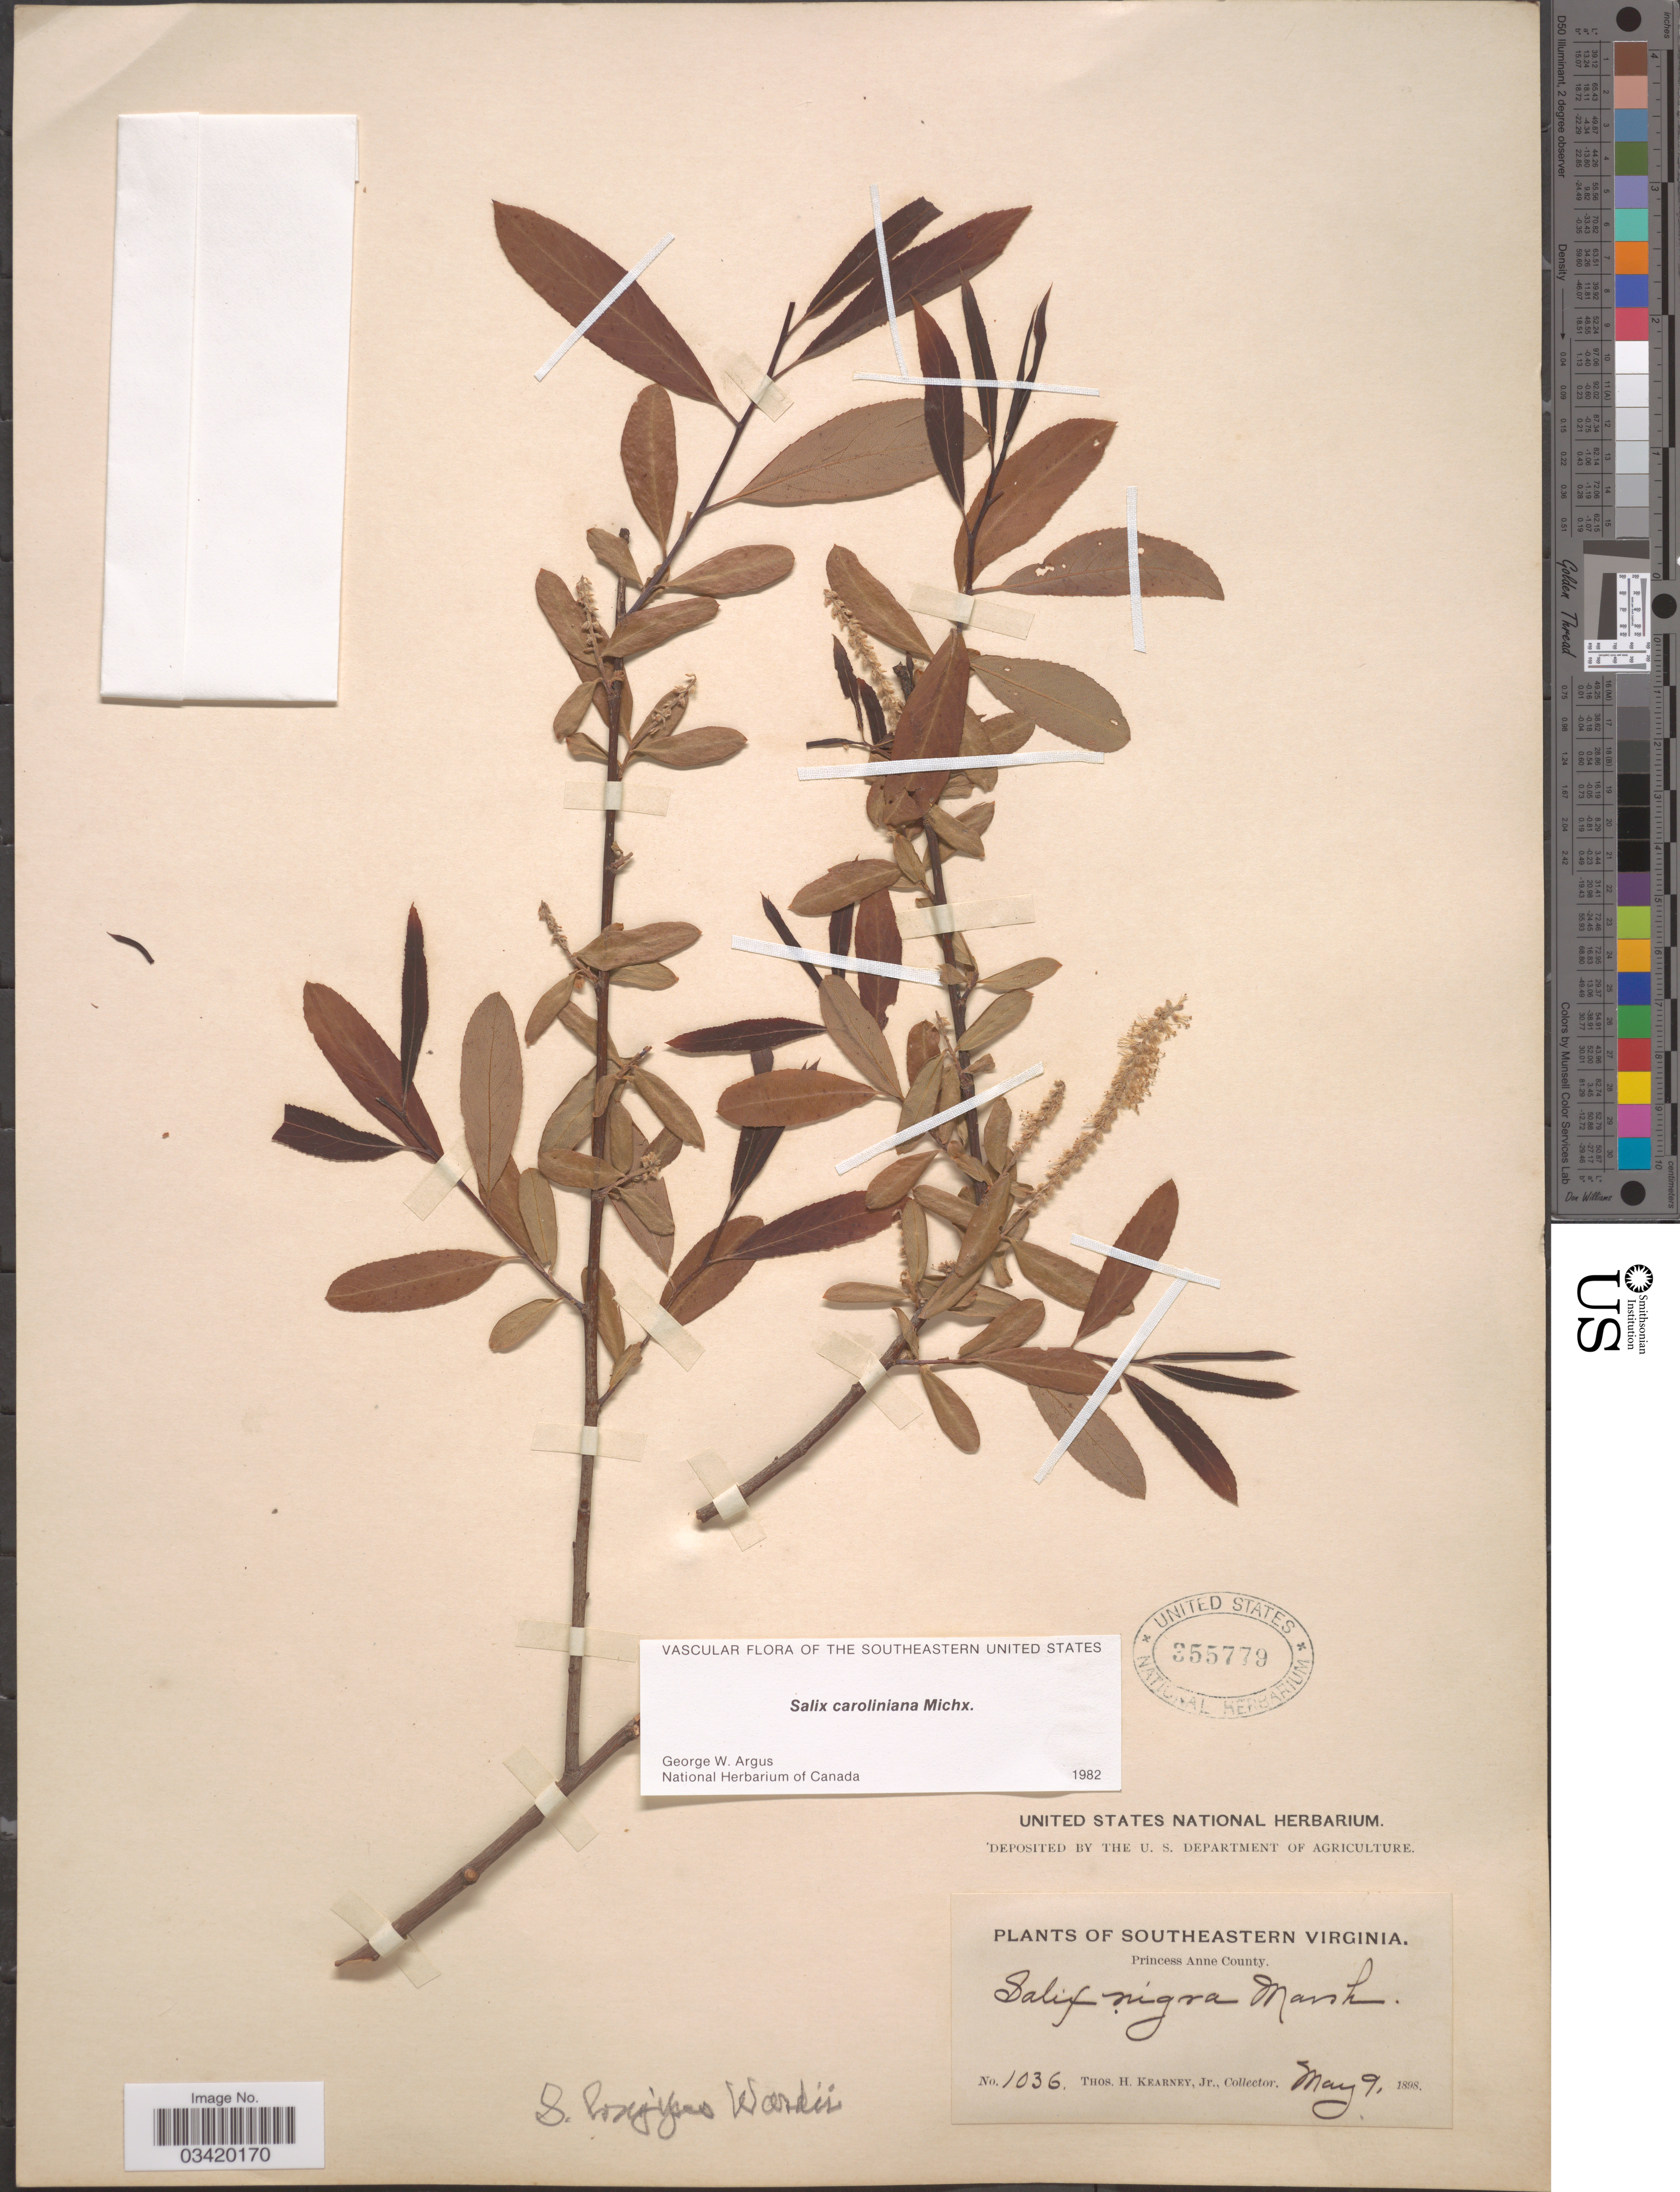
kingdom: Plantae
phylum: Tracheophyta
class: Magnoliopsida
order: Malpighiales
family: Salicaceae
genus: Salix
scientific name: Salix caroliniana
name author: Michx.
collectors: T. H. Kearney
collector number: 1036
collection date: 1898-05-09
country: United States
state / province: Virginia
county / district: City of Virginia Beach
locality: Southeastern Virginia. Princess Anne County.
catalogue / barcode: US 355779